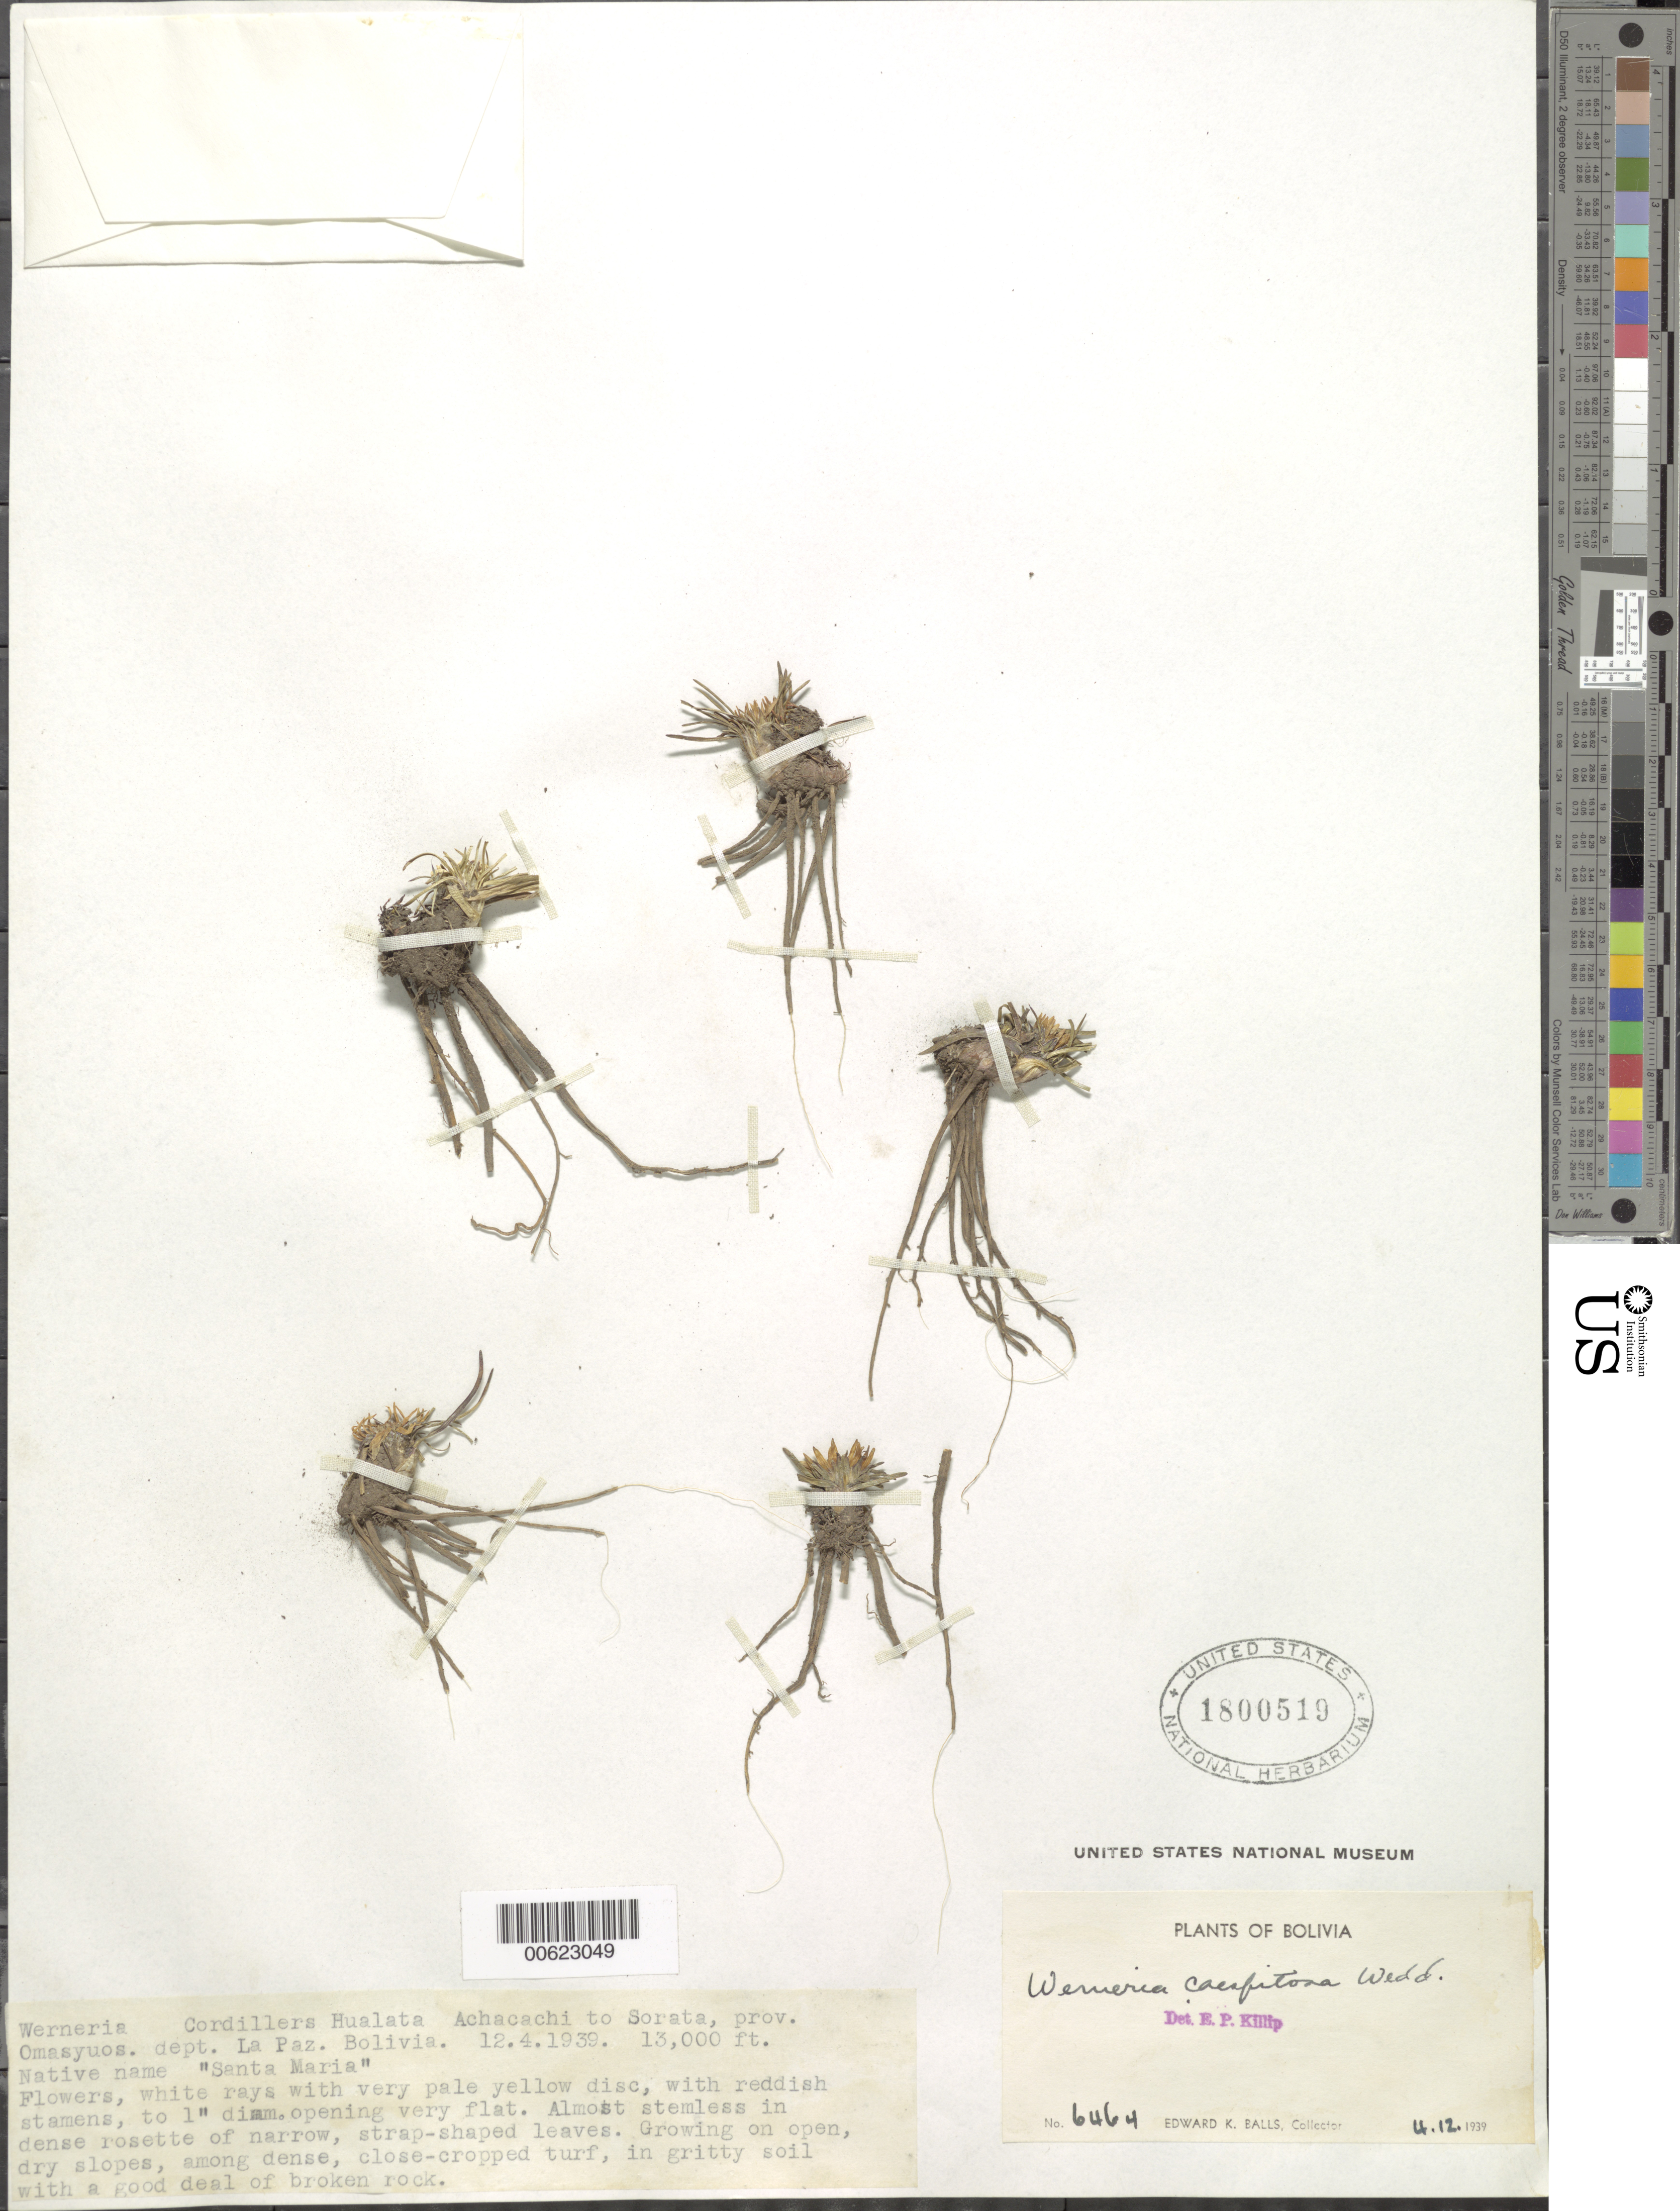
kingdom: Plantae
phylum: Tracheophyta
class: Magnoliopsida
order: Asterales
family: Asteraceae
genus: Werneria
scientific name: Werneria pygmaea complex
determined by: Funk, Vicki A., (BOT), Smithsonian Institution - National Museum of Natural History (UNITED STATES)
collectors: E. K. Balls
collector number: B 6464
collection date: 1939-04-12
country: Bolivia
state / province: La Paz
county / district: Omasyuos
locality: Cordillera Hualata, on road from Achacachi to Sorata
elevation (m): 3960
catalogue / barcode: US 1800519